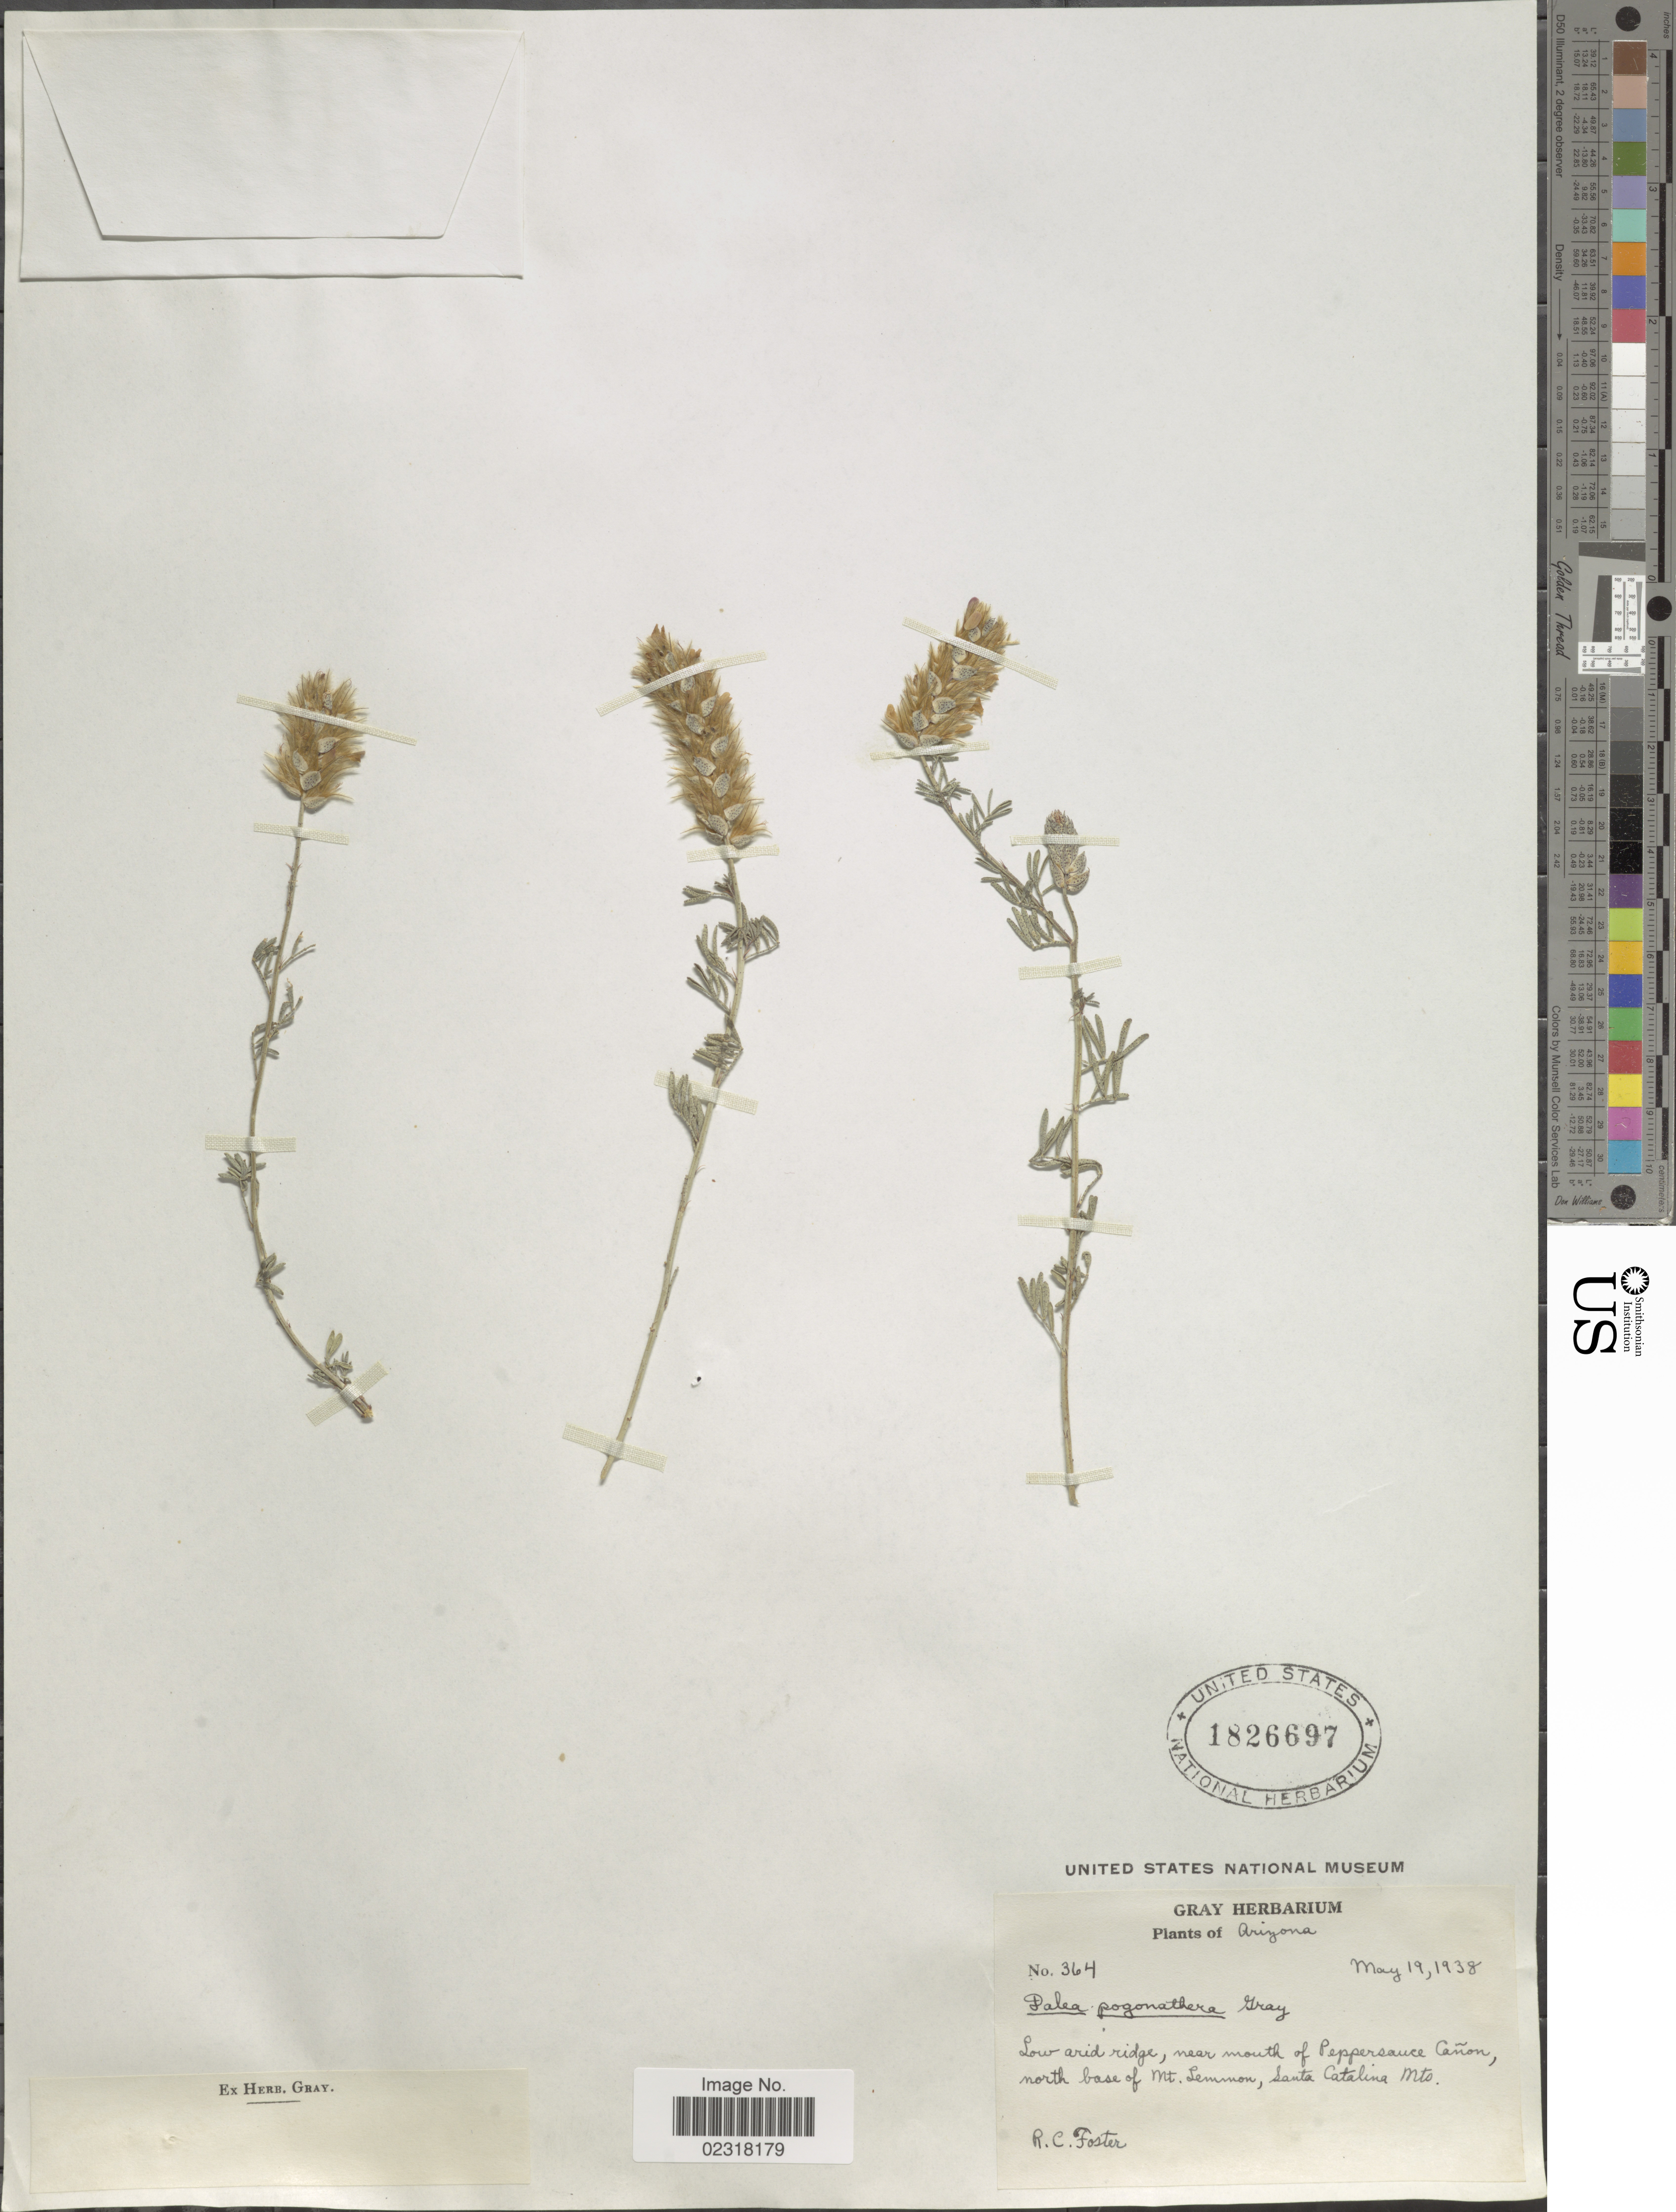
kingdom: Plantae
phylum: Tracheophyta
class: Magnoliopsida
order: Fabales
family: Fabaceae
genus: Dalea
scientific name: Dalea pogonathera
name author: A. Gray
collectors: R. C. Foster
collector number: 364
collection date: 1938-05-19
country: United States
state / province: Arizona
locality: Low arid ridge, near mouth of Peppersauce Cañon, north base of Mt Lemmon, Santa Catalina Mts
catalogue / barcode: US 1826697